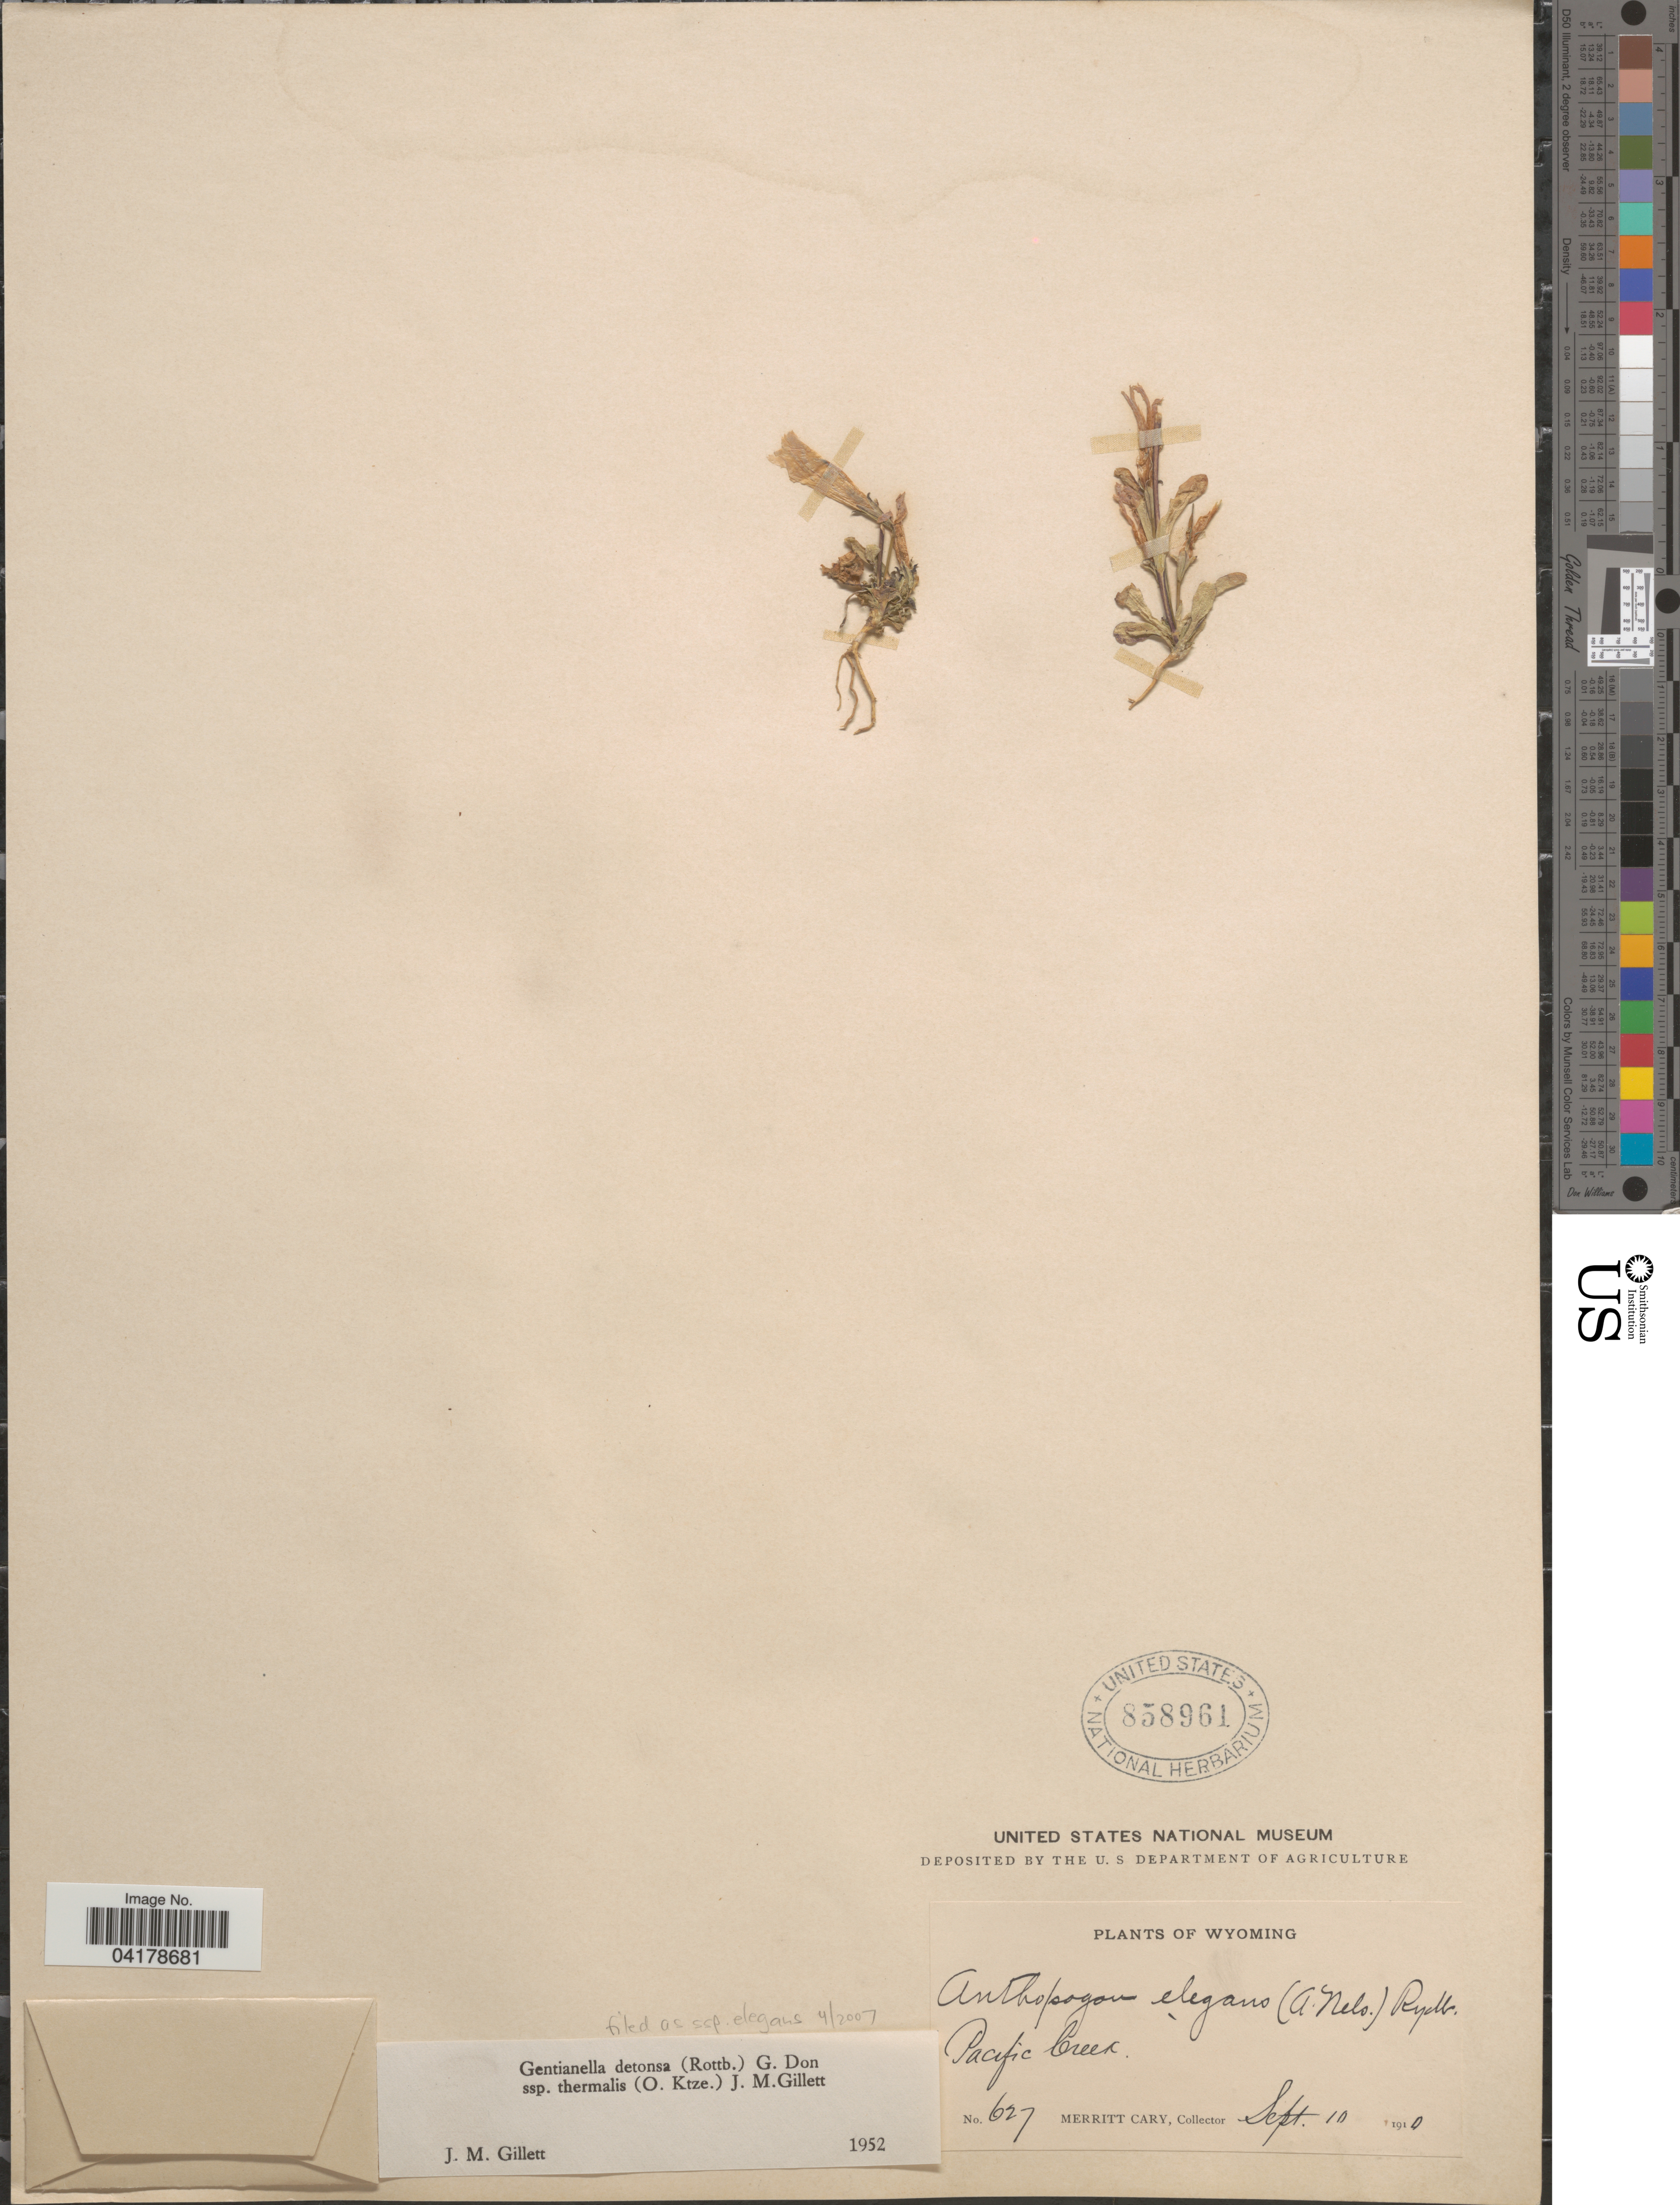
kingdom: Plantae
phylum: Tracheophyta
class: Magnoliopsida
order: Gentianales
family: Gentianaceae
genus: Gentianella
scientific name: Gentianella detonsa subsp. thermalis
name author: (Kuntze) J.M. Gillett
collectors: M. Cary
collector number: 627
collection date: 1910-09-10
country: United States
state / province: Wyoming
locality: Pacific Creek.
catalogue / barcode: US 858961